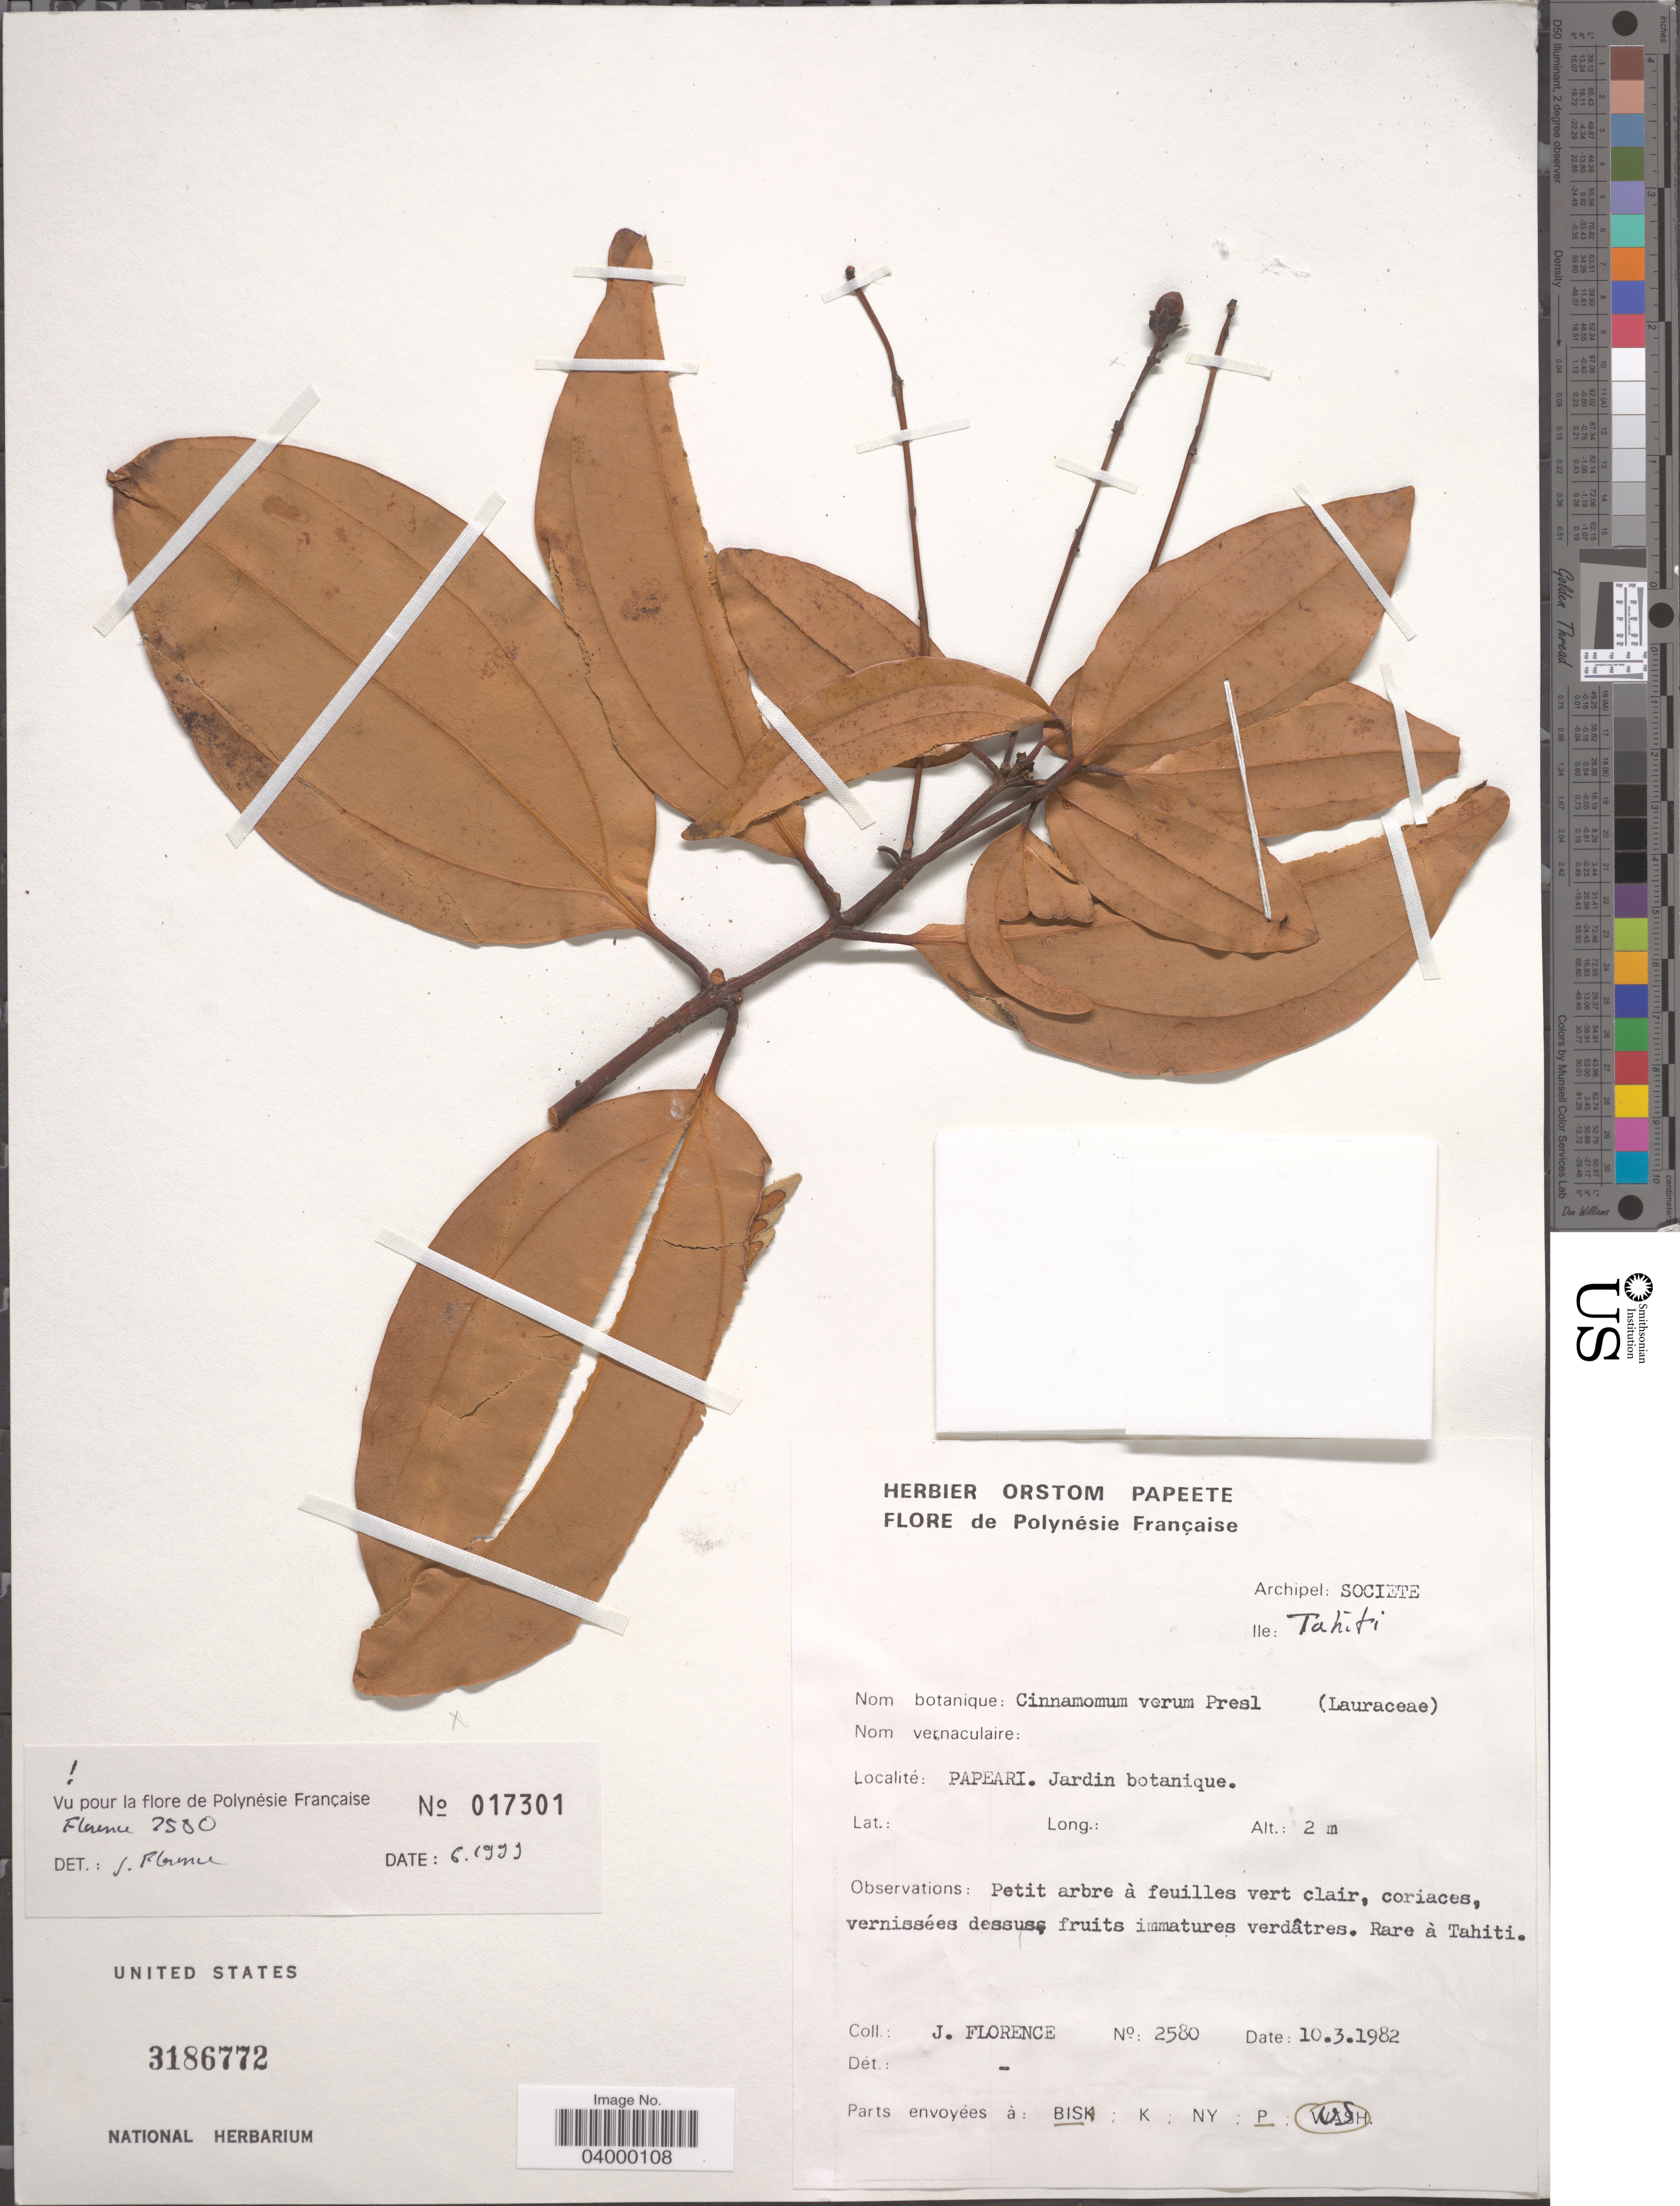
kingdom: Plantae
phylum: Tracheophyta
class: Magnoliopsida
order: Laurales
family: Lauraceae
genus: Cinnamomum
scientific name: Cinnamomum verum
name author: J. Presl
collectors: J. Florence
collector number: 2580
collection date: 1982-03-10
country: French Polynesia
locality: Archipel: Societe. [unsure placement] Papeari. Jardin botanique.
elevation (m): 2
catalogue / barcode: US 3186772